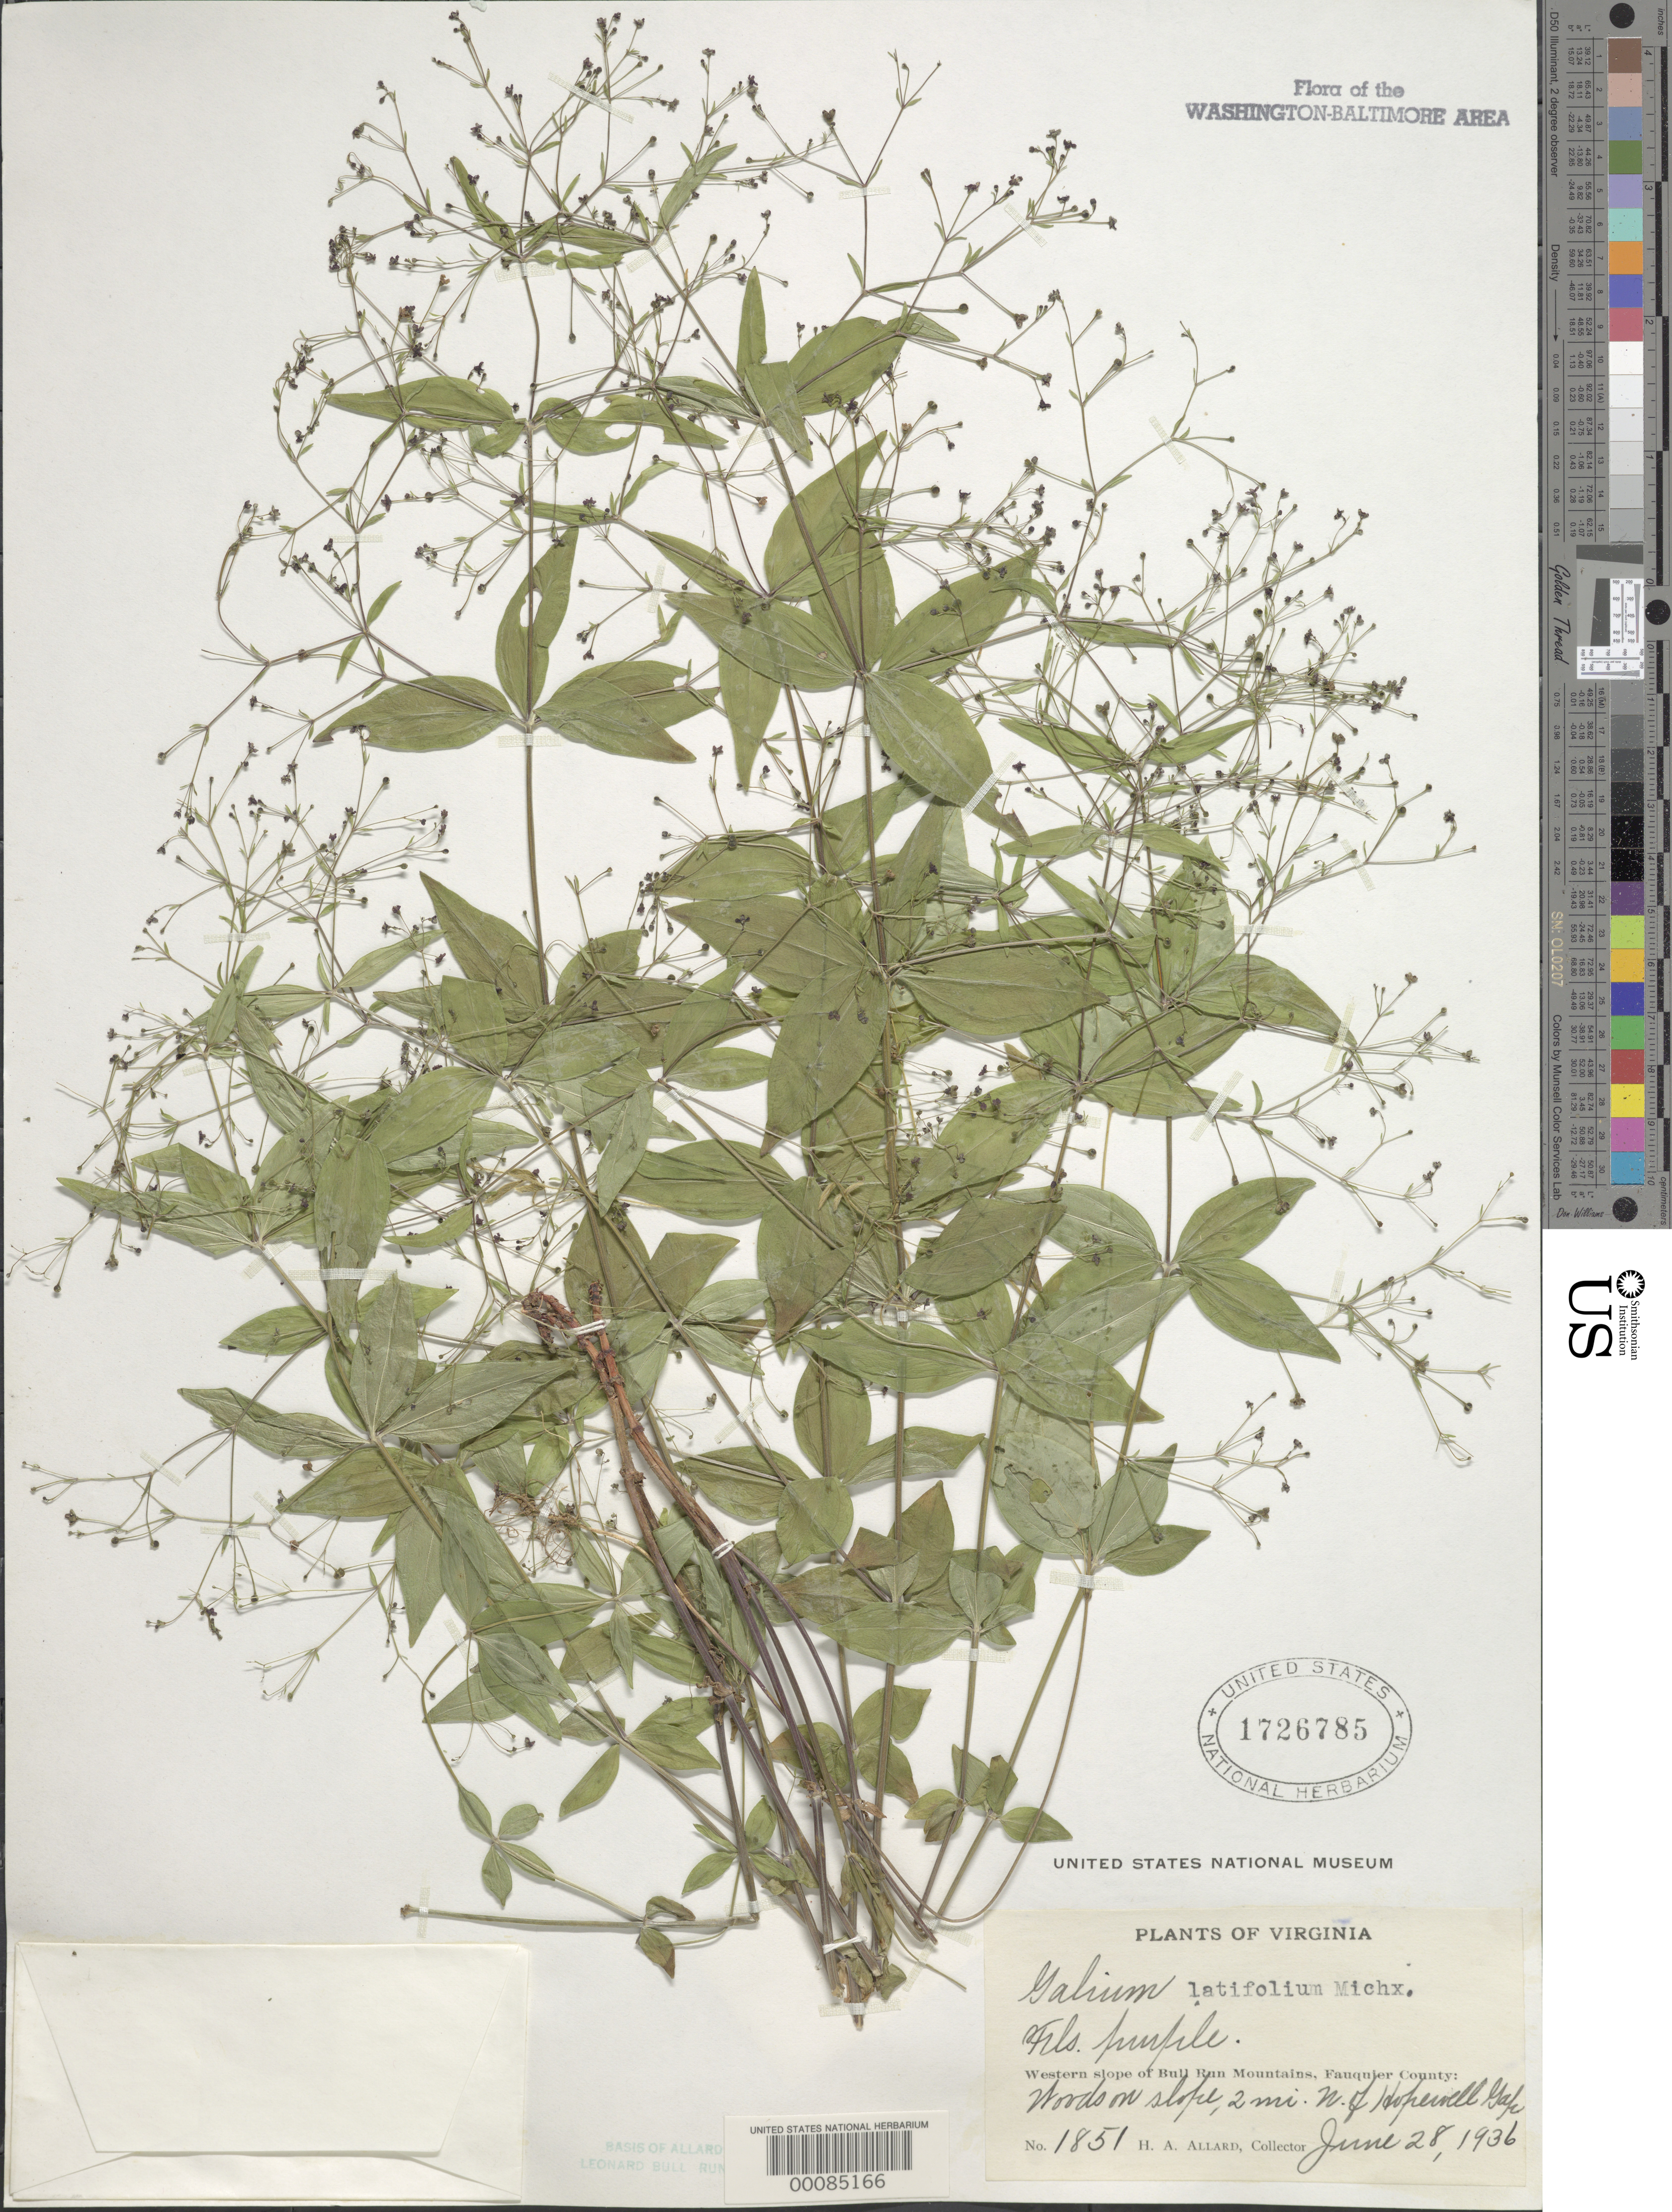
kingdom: Plantae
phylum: Tracheophyta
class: Magnoliopsida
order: Gentianales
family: Rubiaceae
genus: Galium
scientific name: Galium latifolium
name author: Michx.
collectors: H. A. Allard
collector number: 1851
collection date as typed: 28 Jun 1936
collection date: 1936-06-28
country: United States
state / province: Virginia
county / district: Fauquier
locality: Hopewell Gap, west slope of Bull Run Mts.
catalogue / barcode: US 1726785